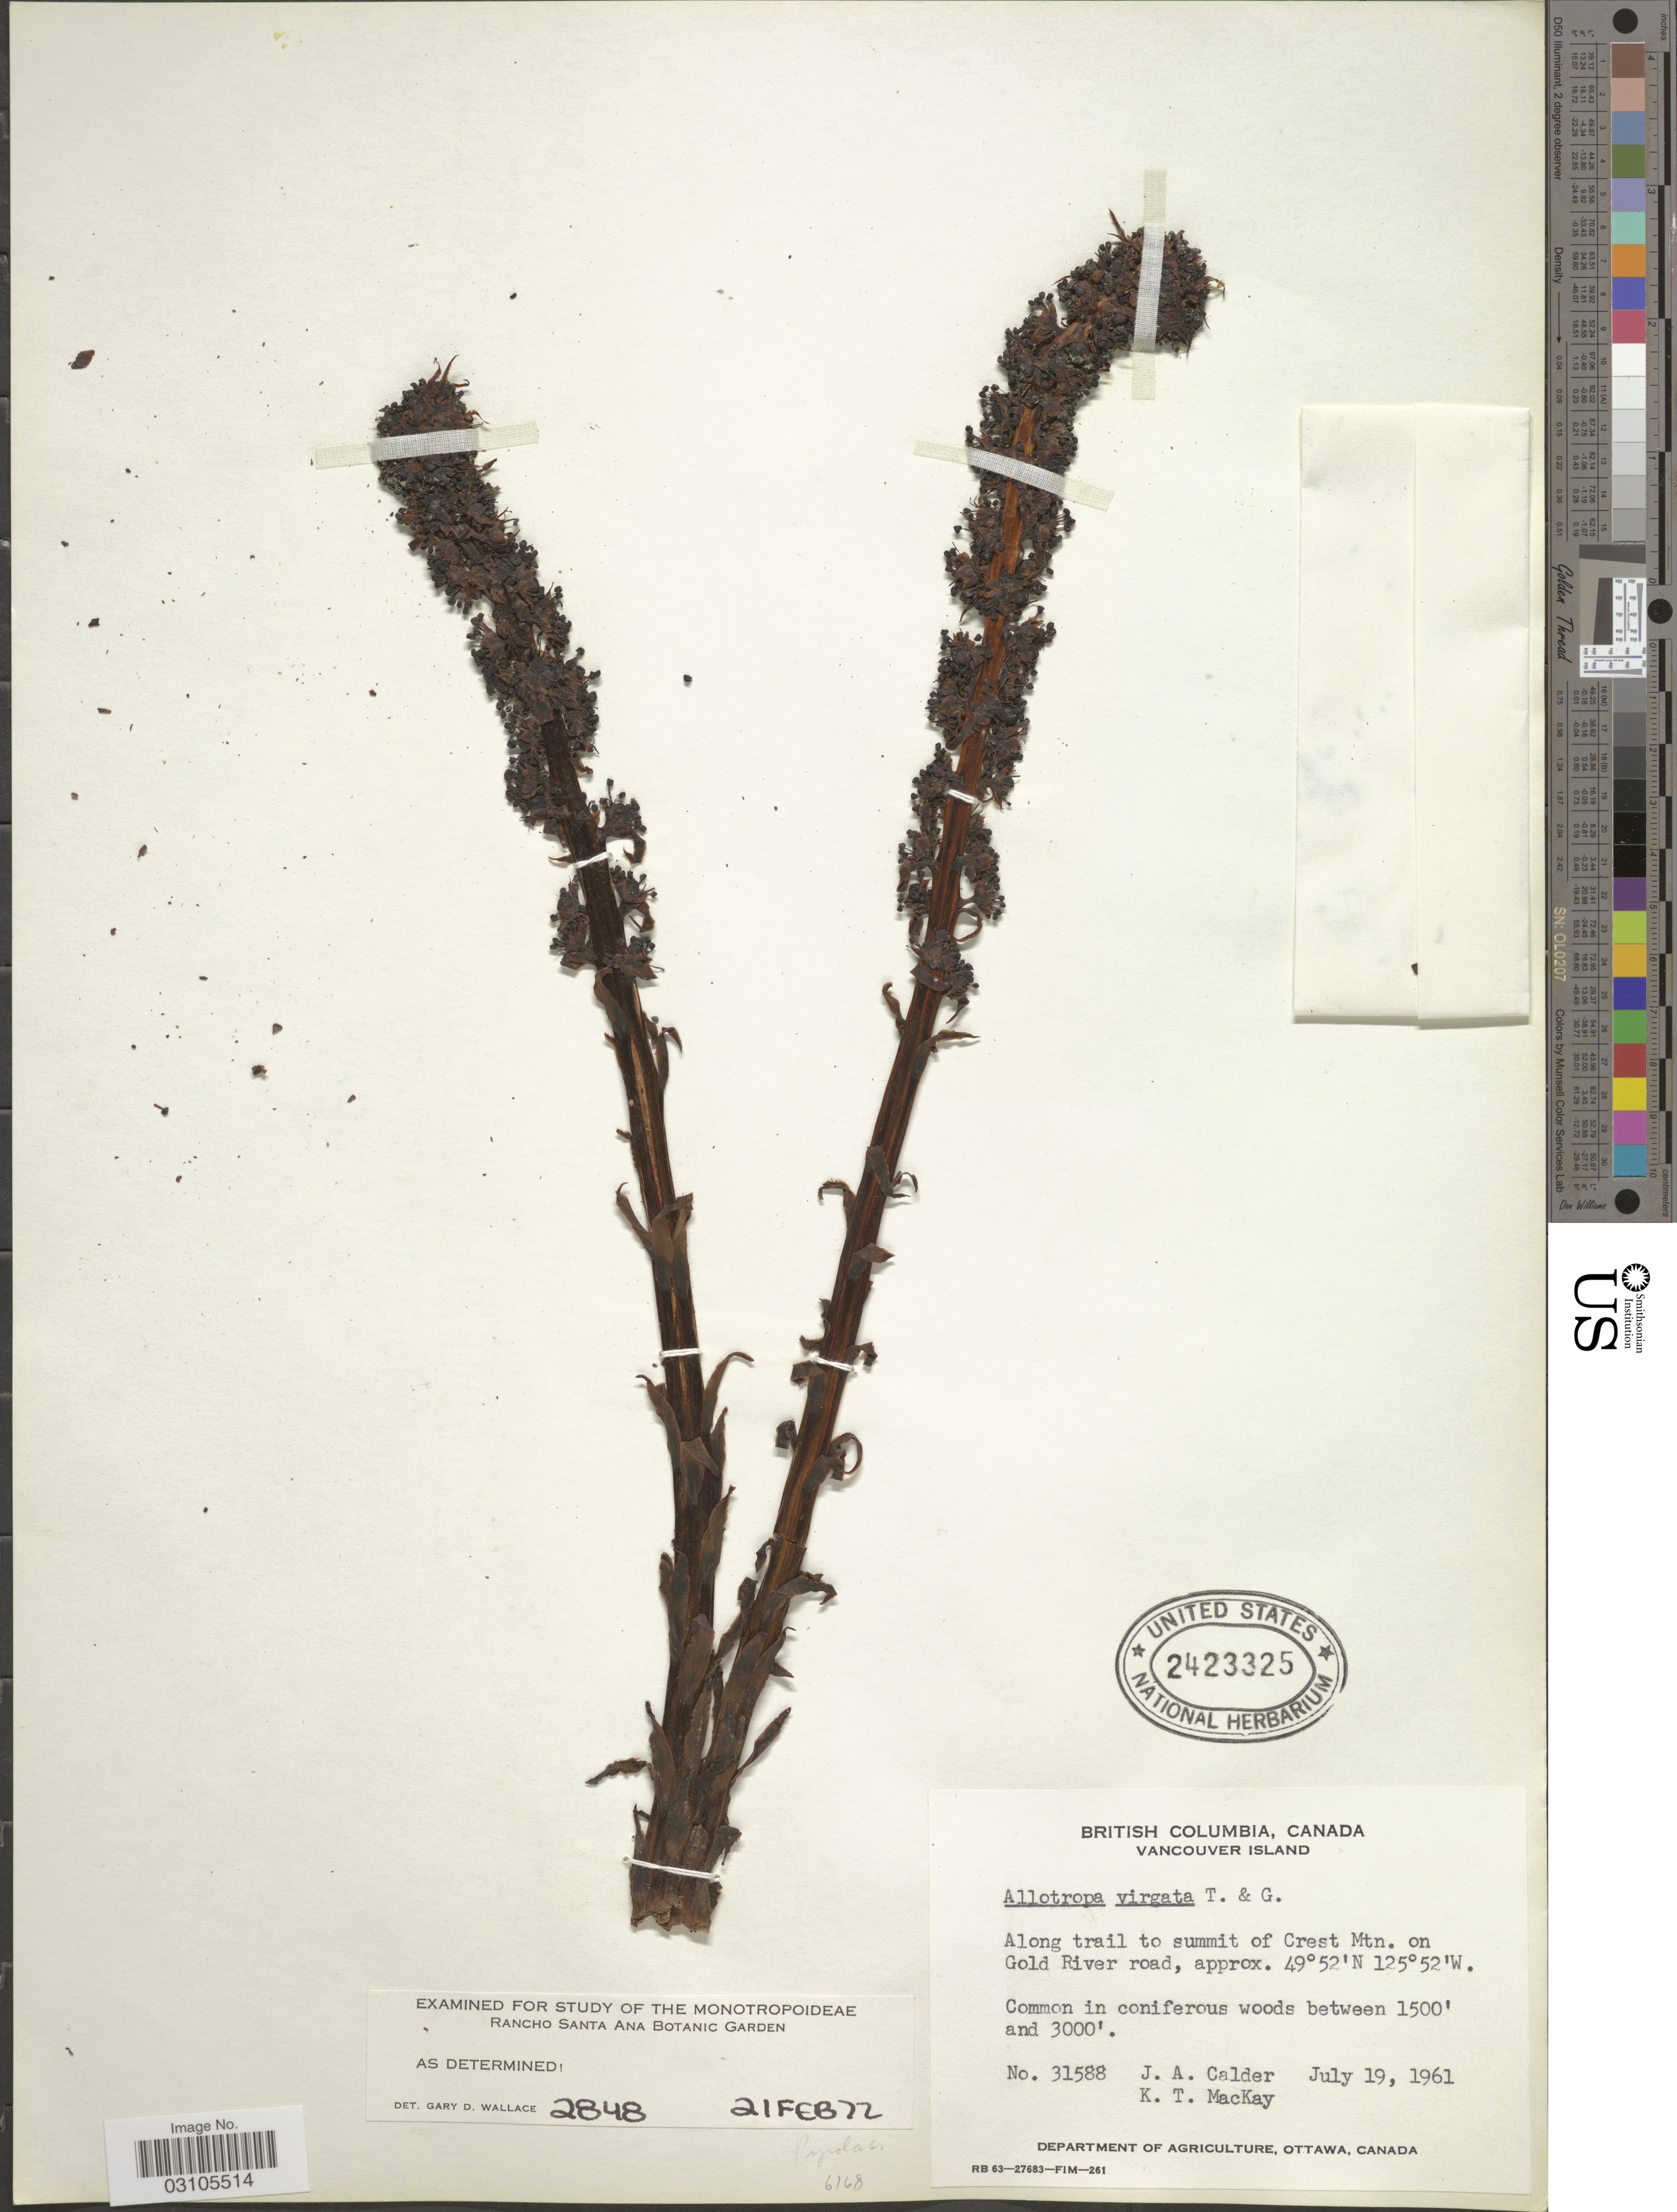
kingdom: Plantae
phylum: Tracheophyta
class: Magnoliopsida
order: Ericales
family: Ericaceae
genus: Allotropa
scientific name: Allotropa virgata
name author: Torr. & A. Gray ex A. Gray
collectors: J. A. Calder & K. T. Mackay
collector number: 31588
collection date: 1961-07-19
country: Canada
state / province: British Columbia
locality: Vancouver Island. Along trail to summit of Crest Mtn. on Gold River road.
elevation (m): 457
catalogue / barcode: US 2423325